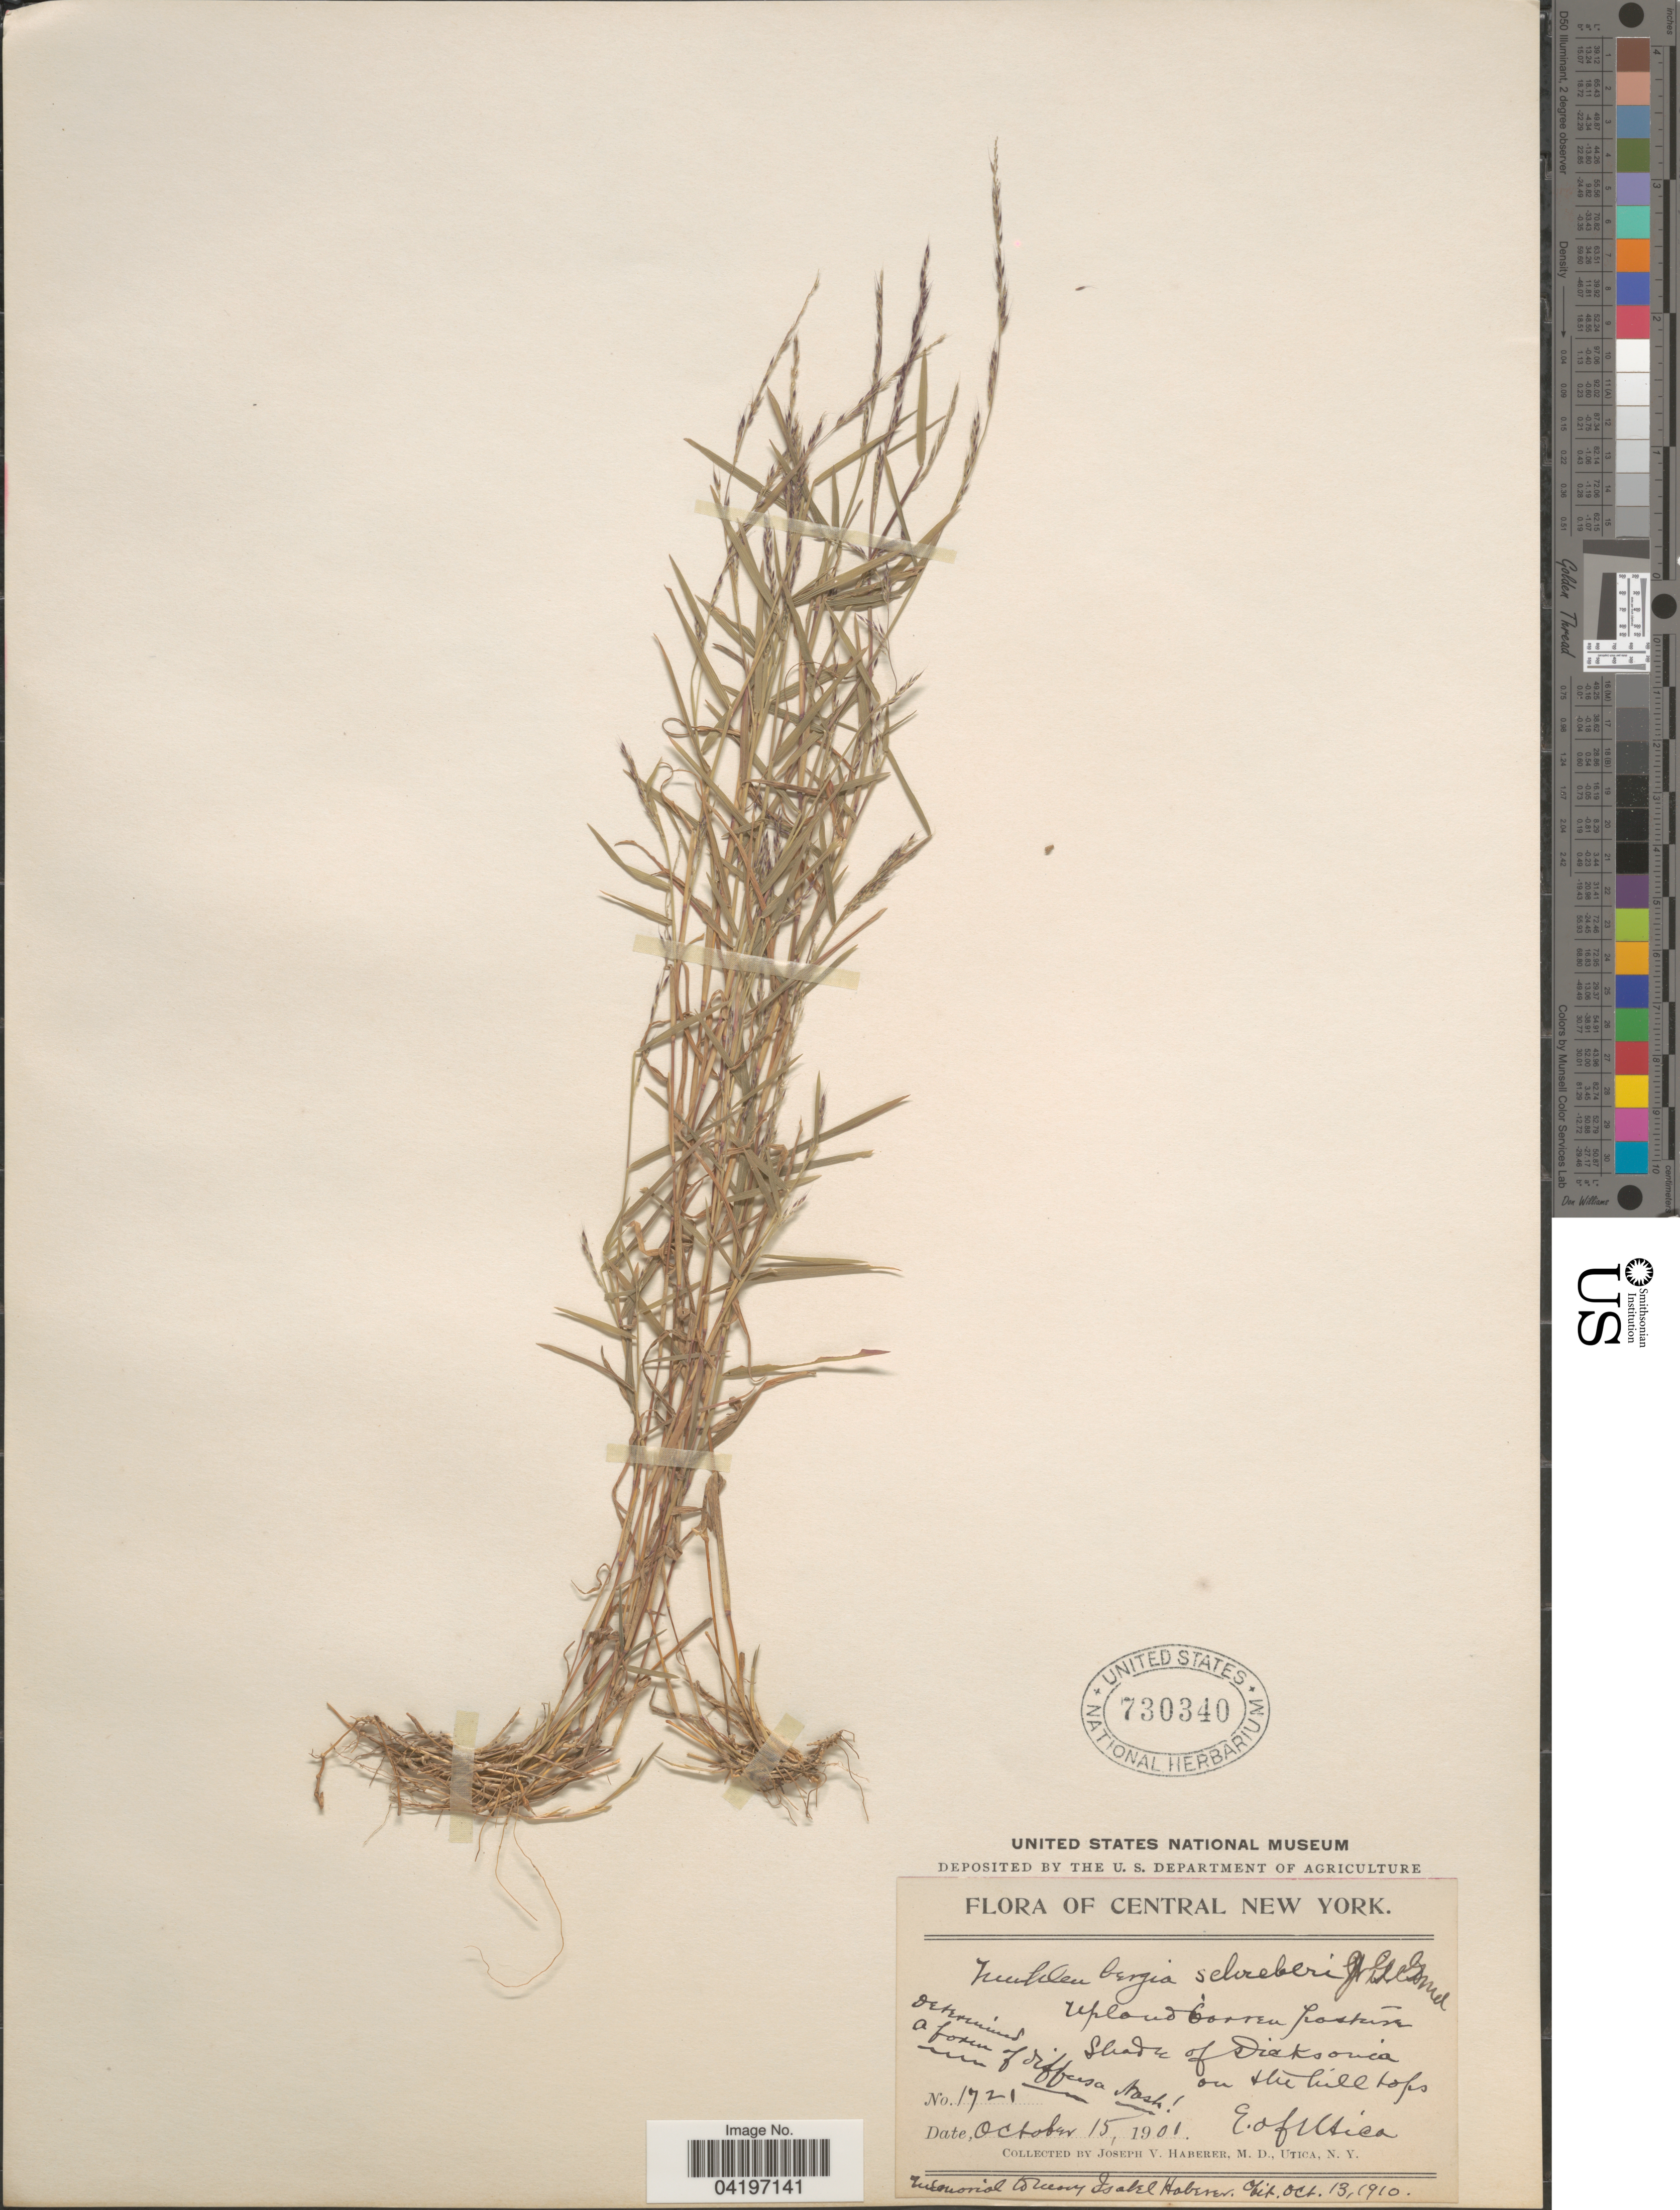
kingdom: Plantae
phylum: Tracheophyta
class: Liliopsida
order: Poales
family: Poaceae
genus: Muhlenbergia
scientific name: Muhlenbergia schreberi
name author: J.F. Gmel.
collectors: J. V. Haberer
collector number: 1721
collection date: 1901-10-15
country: United States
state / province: New York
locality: Central New York. On the hill tops. E. of Utica.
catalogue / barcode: US 730340